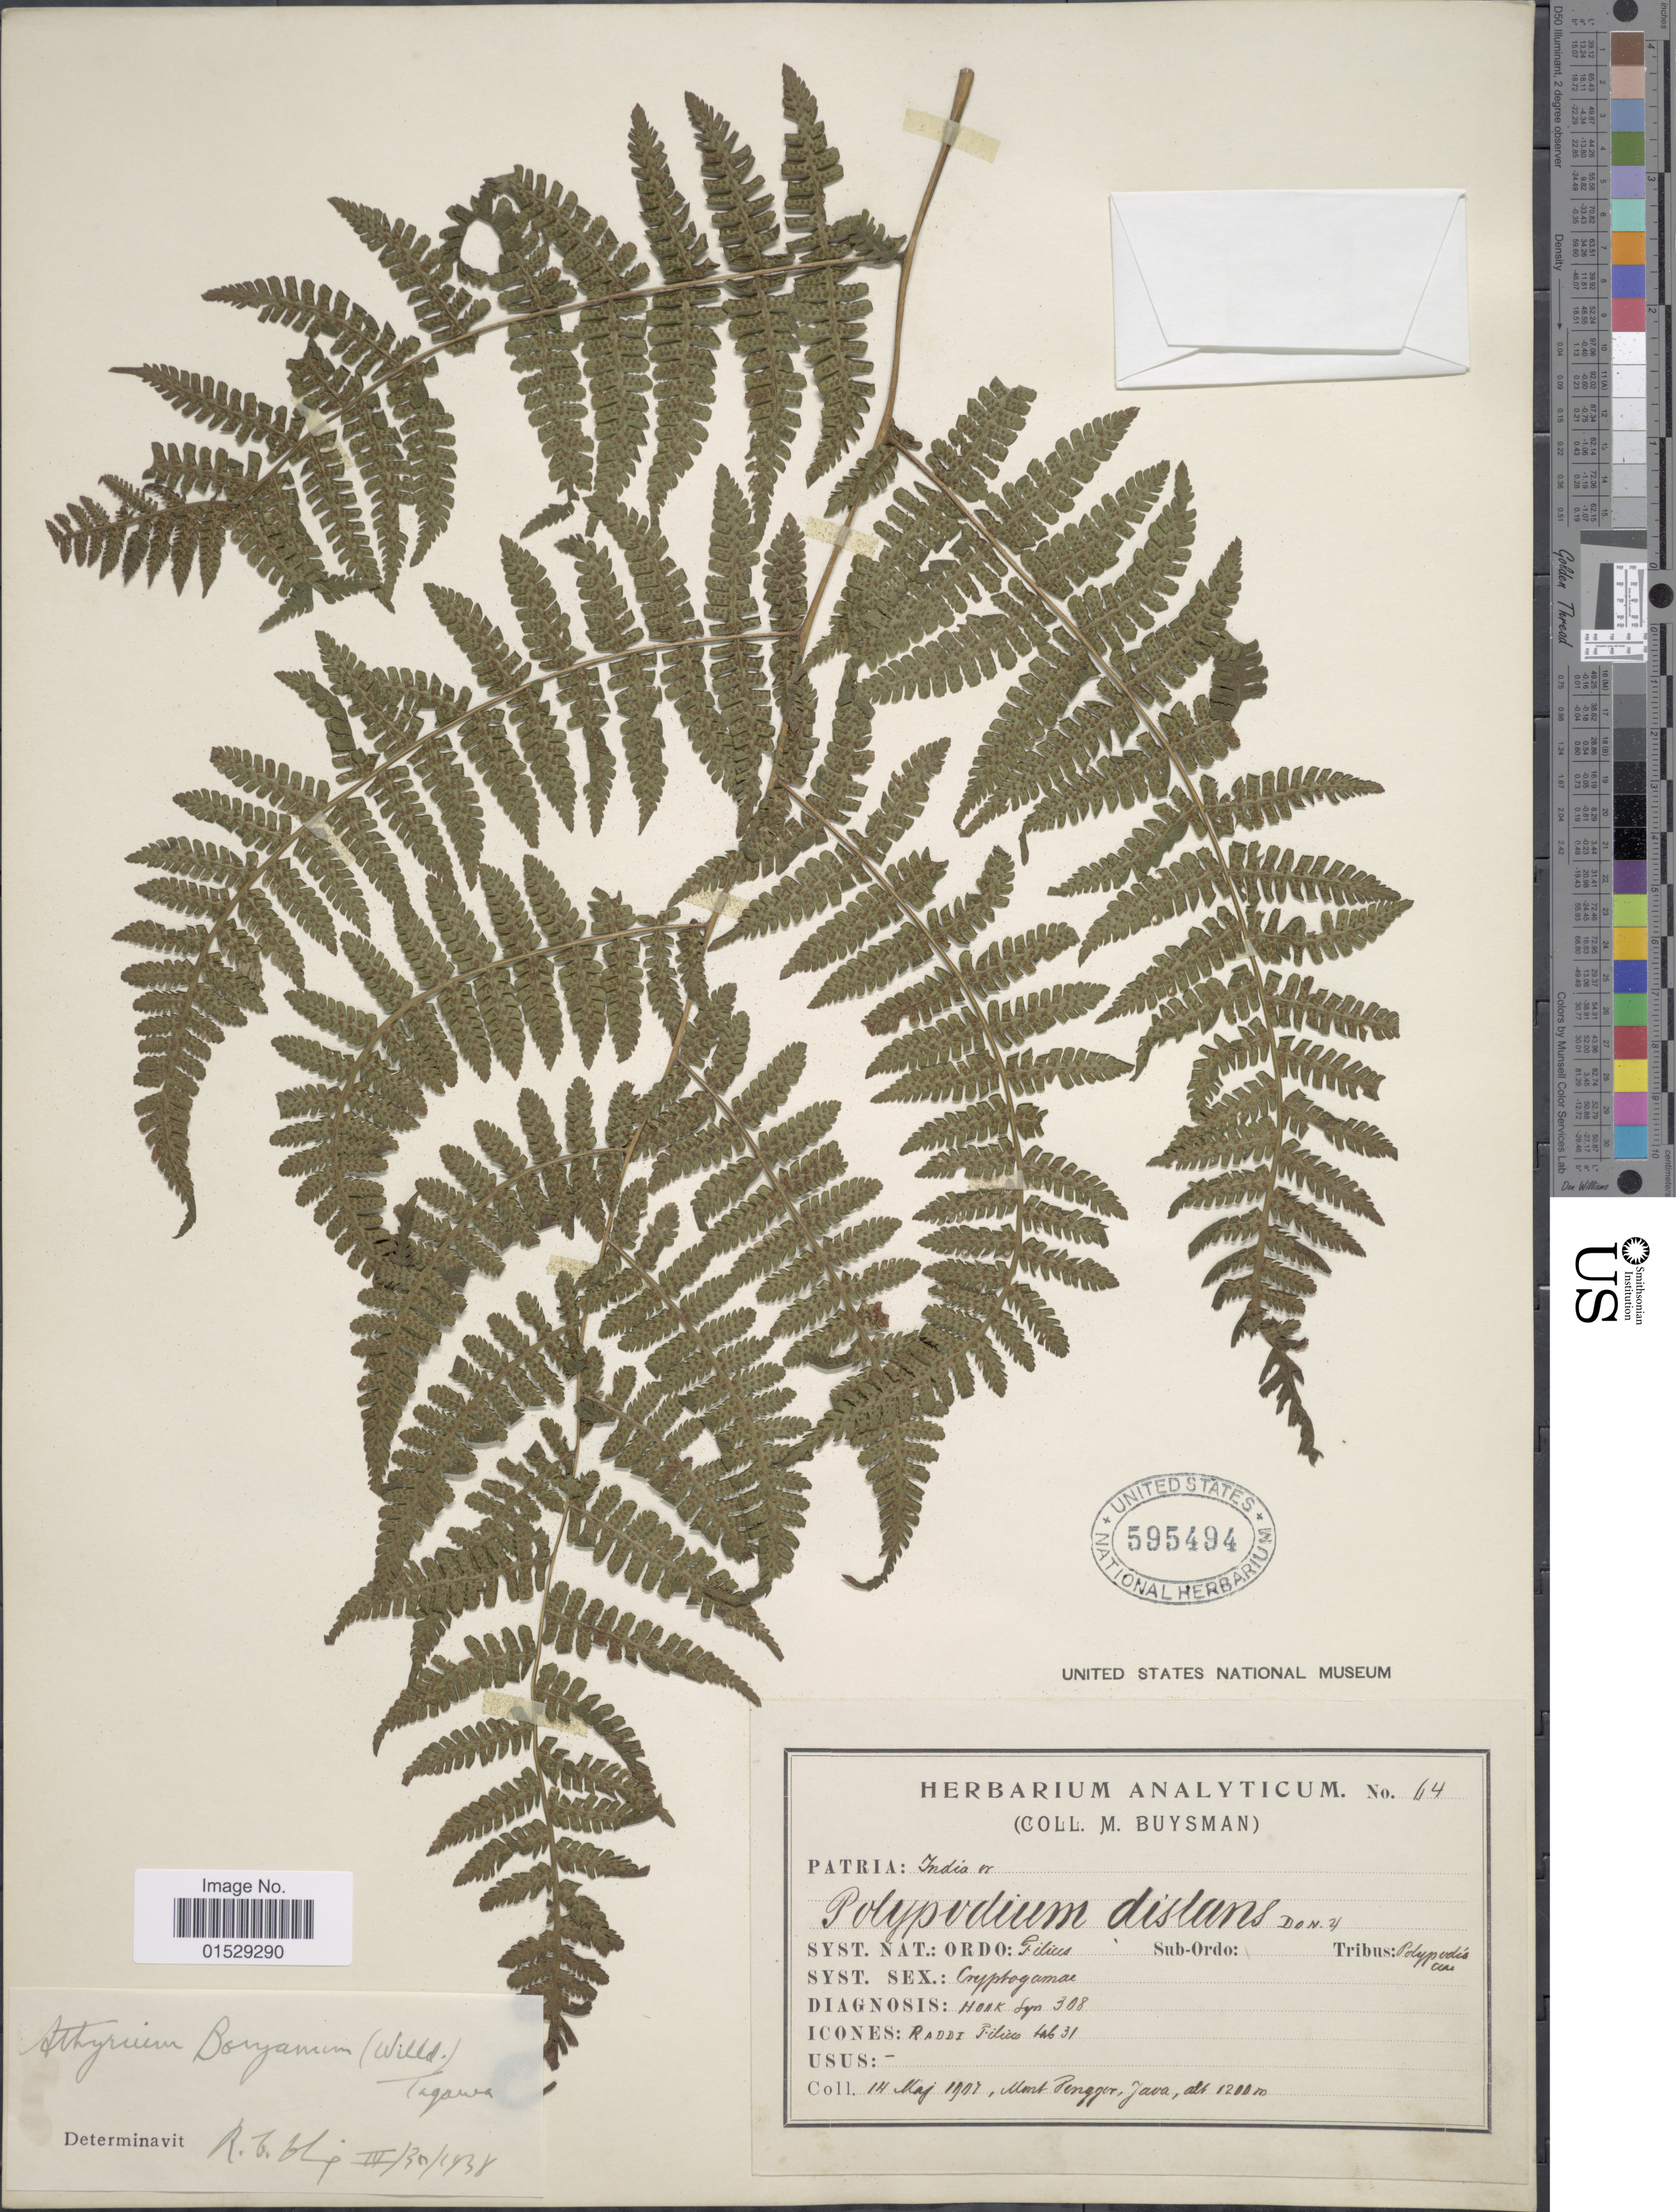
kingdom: Plantae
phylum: Tracheophyta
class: Polypodiopsida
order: Polypodiales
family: Athyriaceae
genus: Deparia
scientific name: Deparia boryana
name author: (Willd.) M. Kato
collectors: M. Buysman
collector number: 64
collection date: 1907-05-14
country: Indonesia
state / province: Java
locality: Mont Pengger, Java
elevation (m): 1200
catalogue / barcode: US 595494